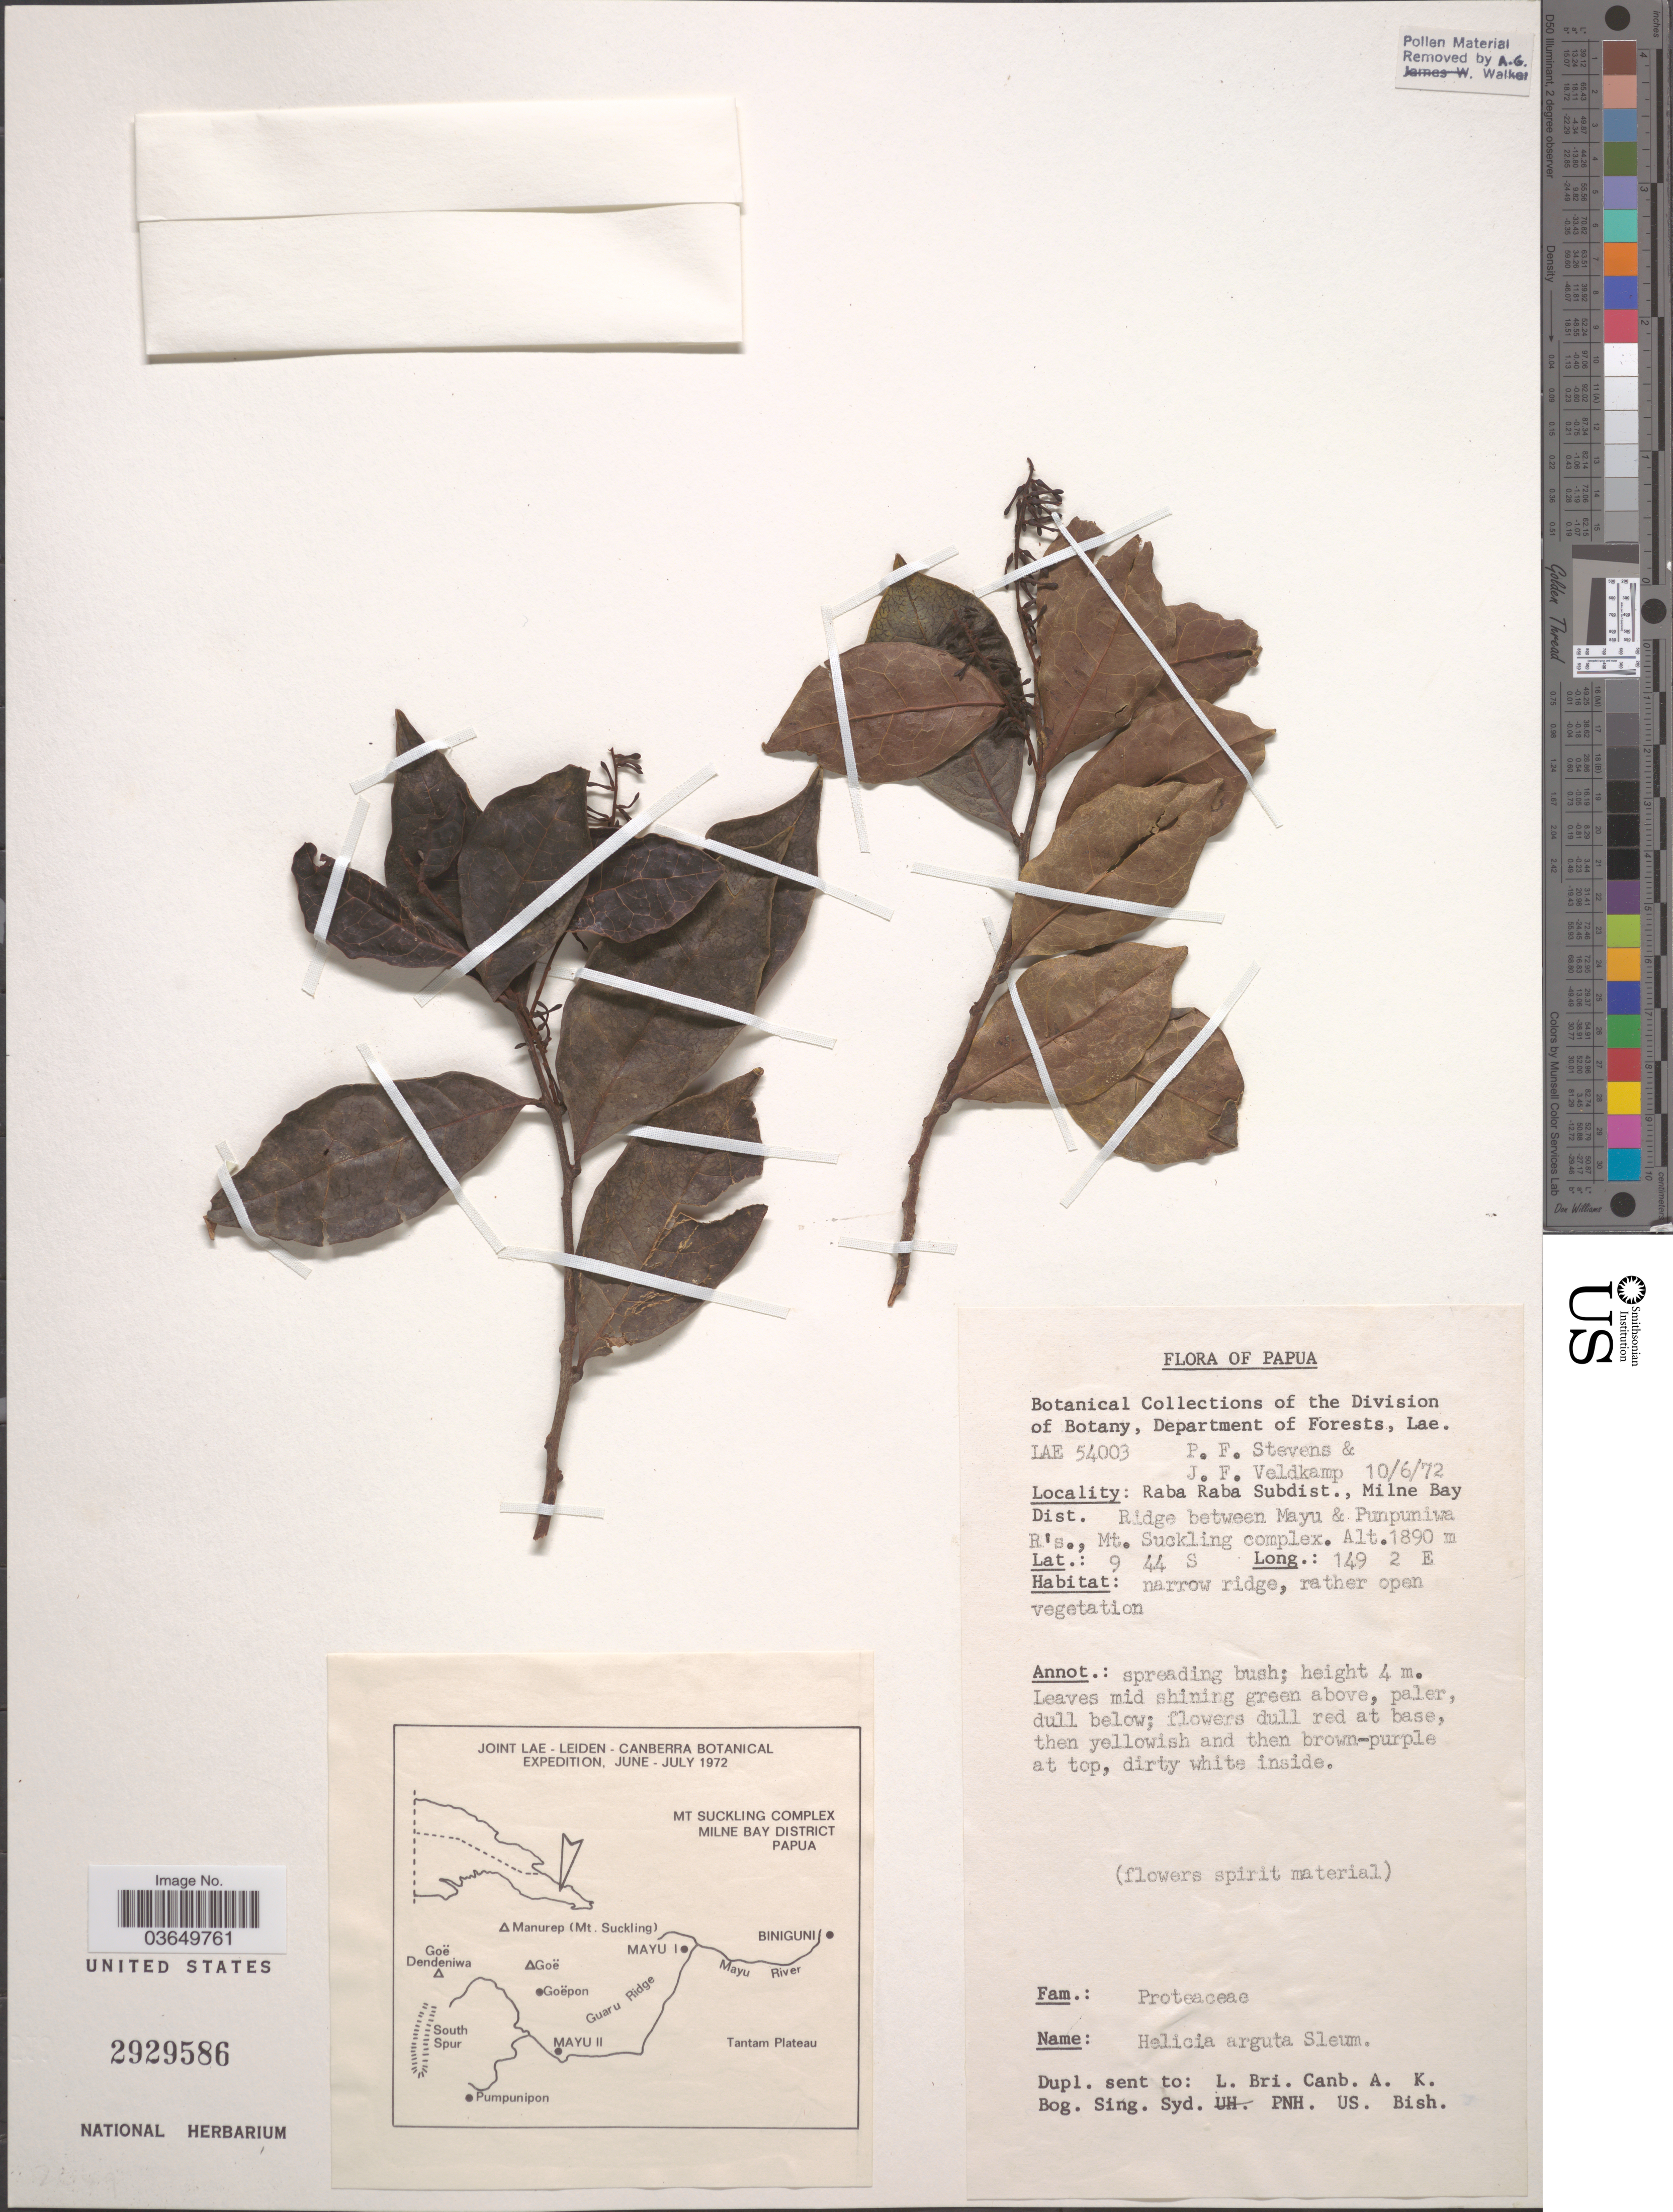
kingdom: Plantae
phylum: Tracheophyta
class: Magnoliopsida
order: Proteales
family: Proteaceae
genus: Helicia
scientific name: Helicia arguta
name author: Sleumer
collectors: P. F. Stevens & J. F. Veldkamp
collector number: LAE 54003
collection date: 1972-06-10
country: Papua New Guinea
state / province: Milne Bay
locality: Papua. Raba Raba Subdist., Milne Bay Dist. Ridge between Mayu & Punpuniwa R's., Mt. Suckling complex.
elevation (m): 1890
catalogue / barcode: US 2929586